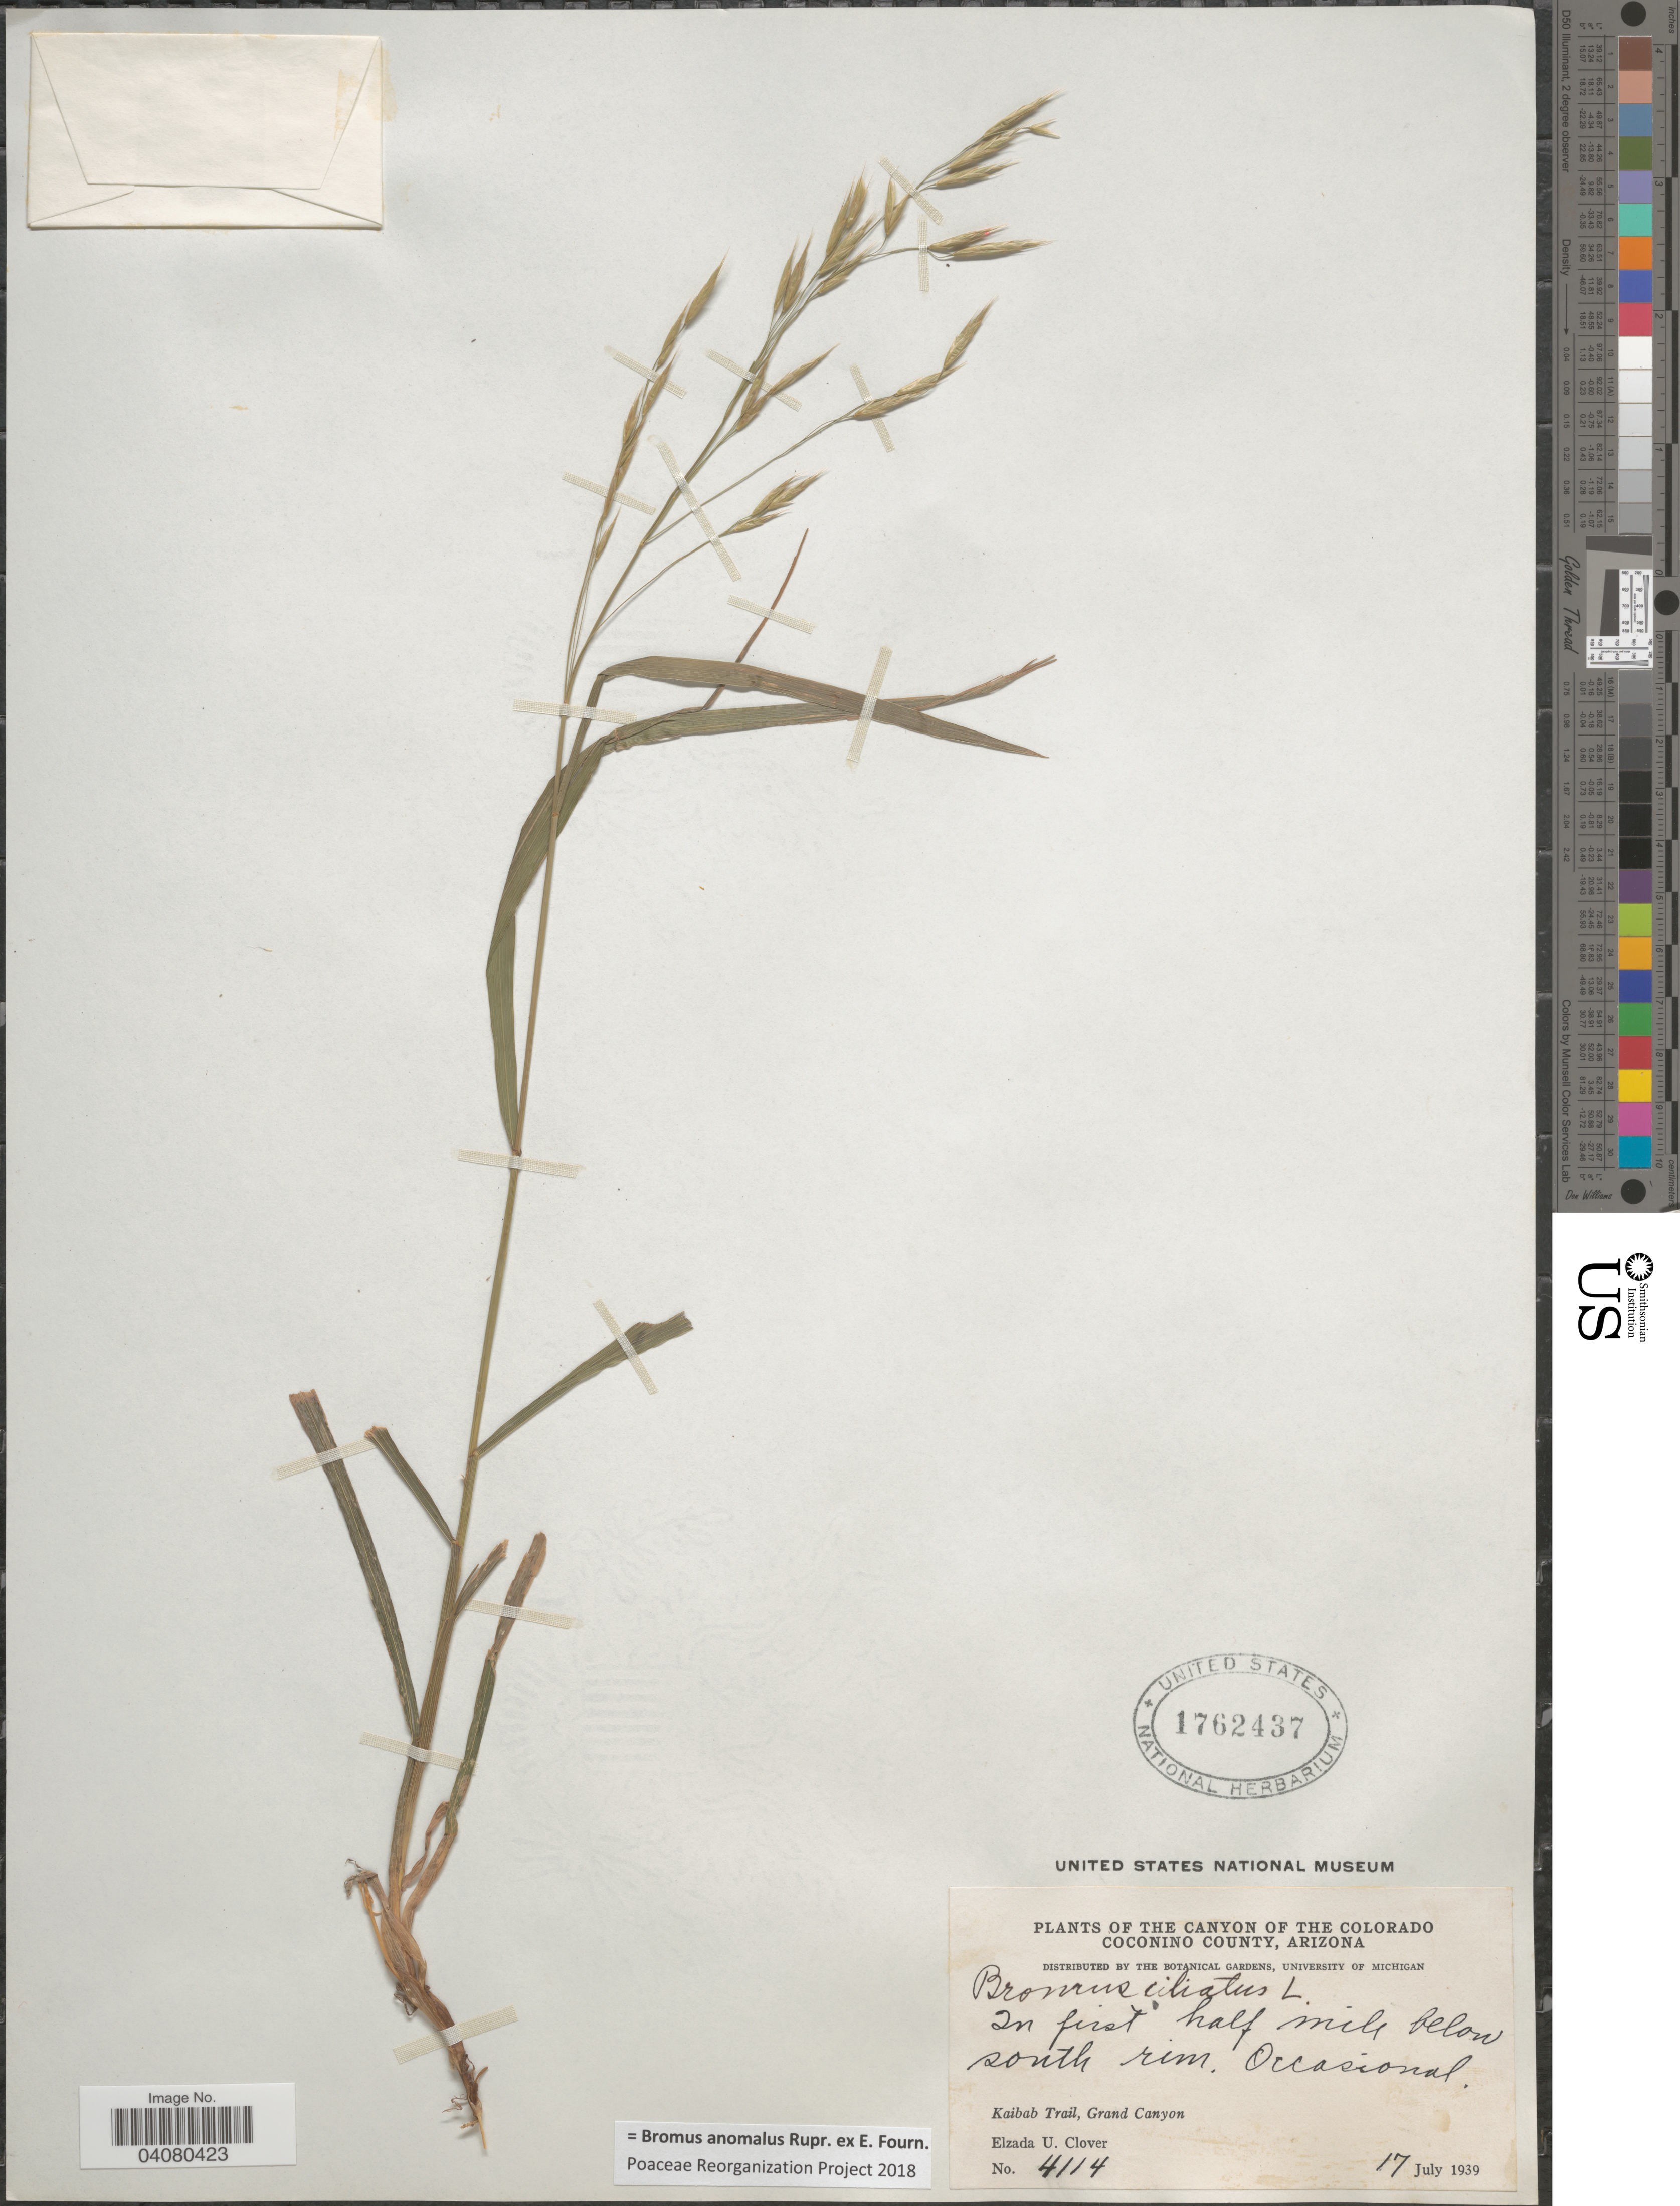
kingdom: Plantae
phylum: Tracheophyta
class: Liliopsida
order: Poales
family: Poaceae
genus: Bromus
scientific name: Bromus anomalus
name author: Rupr. ex E. Fourn.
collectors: E. U. Clover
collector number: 4114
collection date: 1939-07-17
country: United States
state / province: Arizona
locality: The Canyon of the Colorado Coconino County. In first half mile below south rim. Kaibab Trail, Grand Canyon.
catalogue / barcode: US 1762437